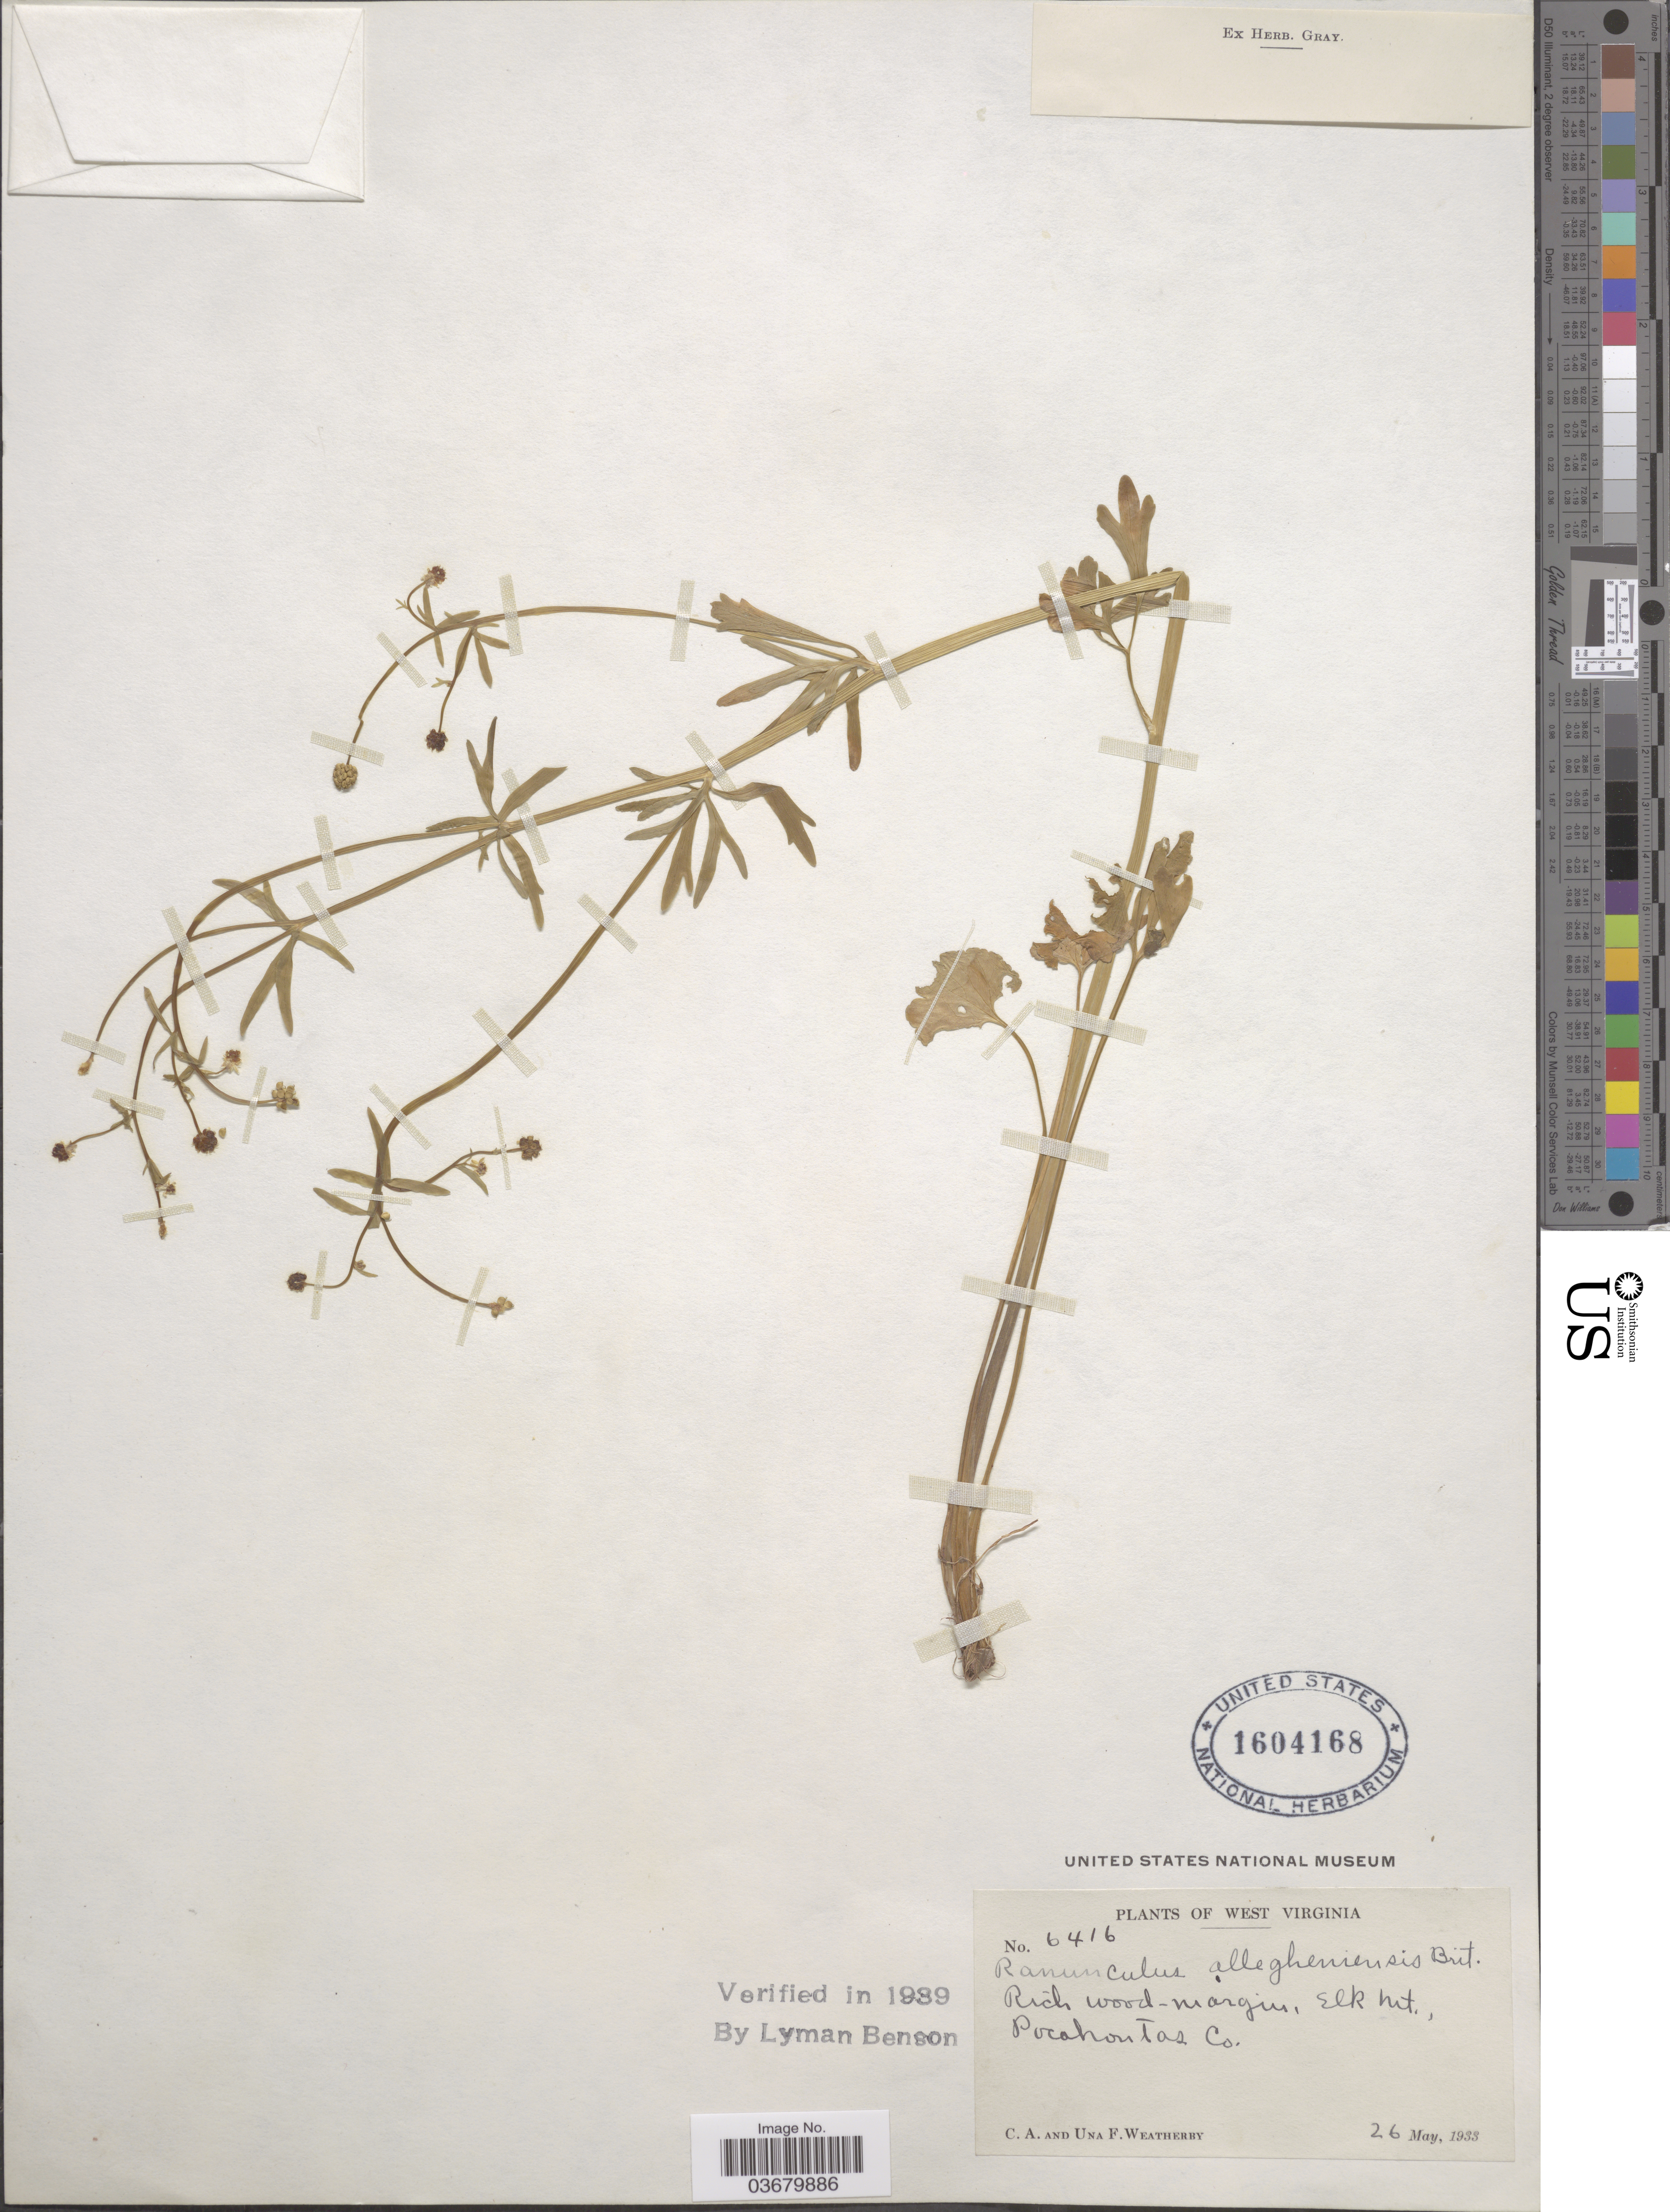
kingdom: Plantae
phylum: Tracheophyta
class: Magnoliopsida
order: Ranunculales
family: Ranunculaceae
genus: Ranunculus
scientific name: Ranunculus allegheniensis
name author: Britton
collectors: C. A. Weatherby & U. Weatherby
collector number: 6416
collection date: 1933-05-26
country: United States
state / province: West Virginia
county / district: Pocahontas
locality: Elk Mt., Pocahontas Co.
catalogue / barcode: US 1604168